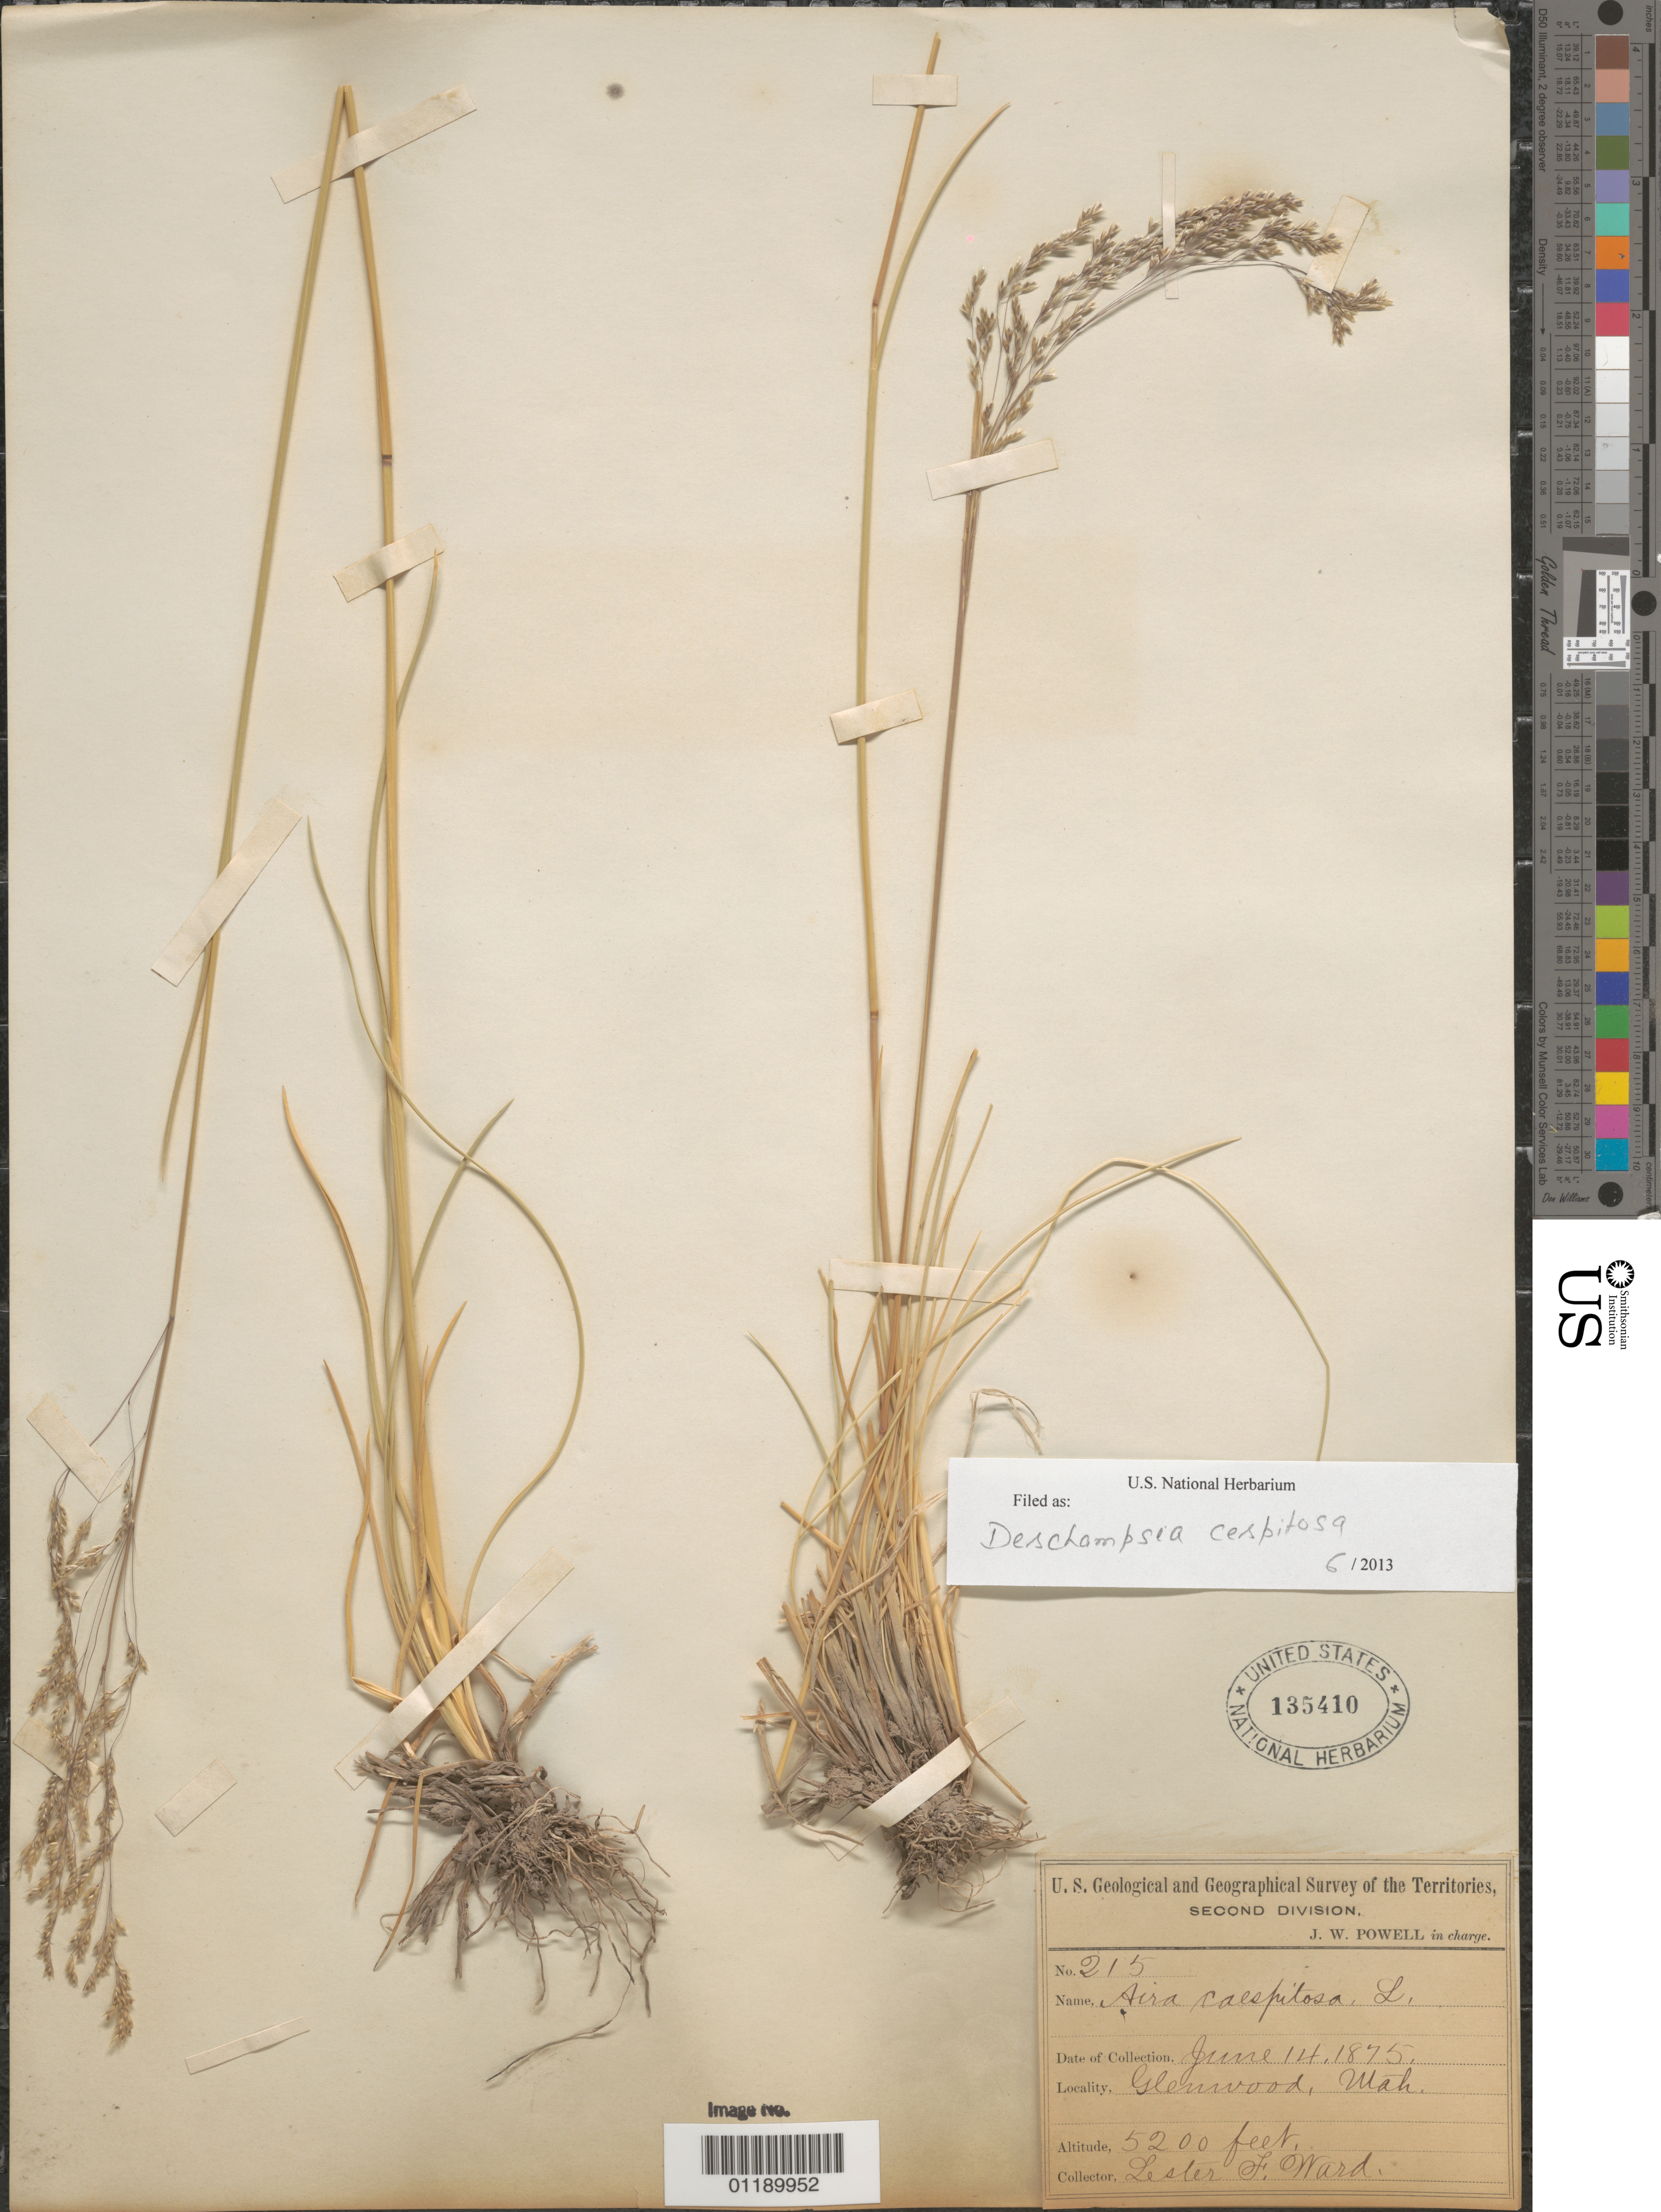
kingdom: Plantae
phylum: Tracheophyta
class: Liliopsida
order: Poales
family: Poaceae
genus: Deschampsia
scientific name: Deschampsia cespitosa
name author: (L.) P. Beauv.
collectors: L. F. Ward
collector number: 215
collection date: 1875-06-14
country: United States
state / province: Utah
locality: Glenwood.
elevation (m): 1585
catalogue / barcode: US 135410